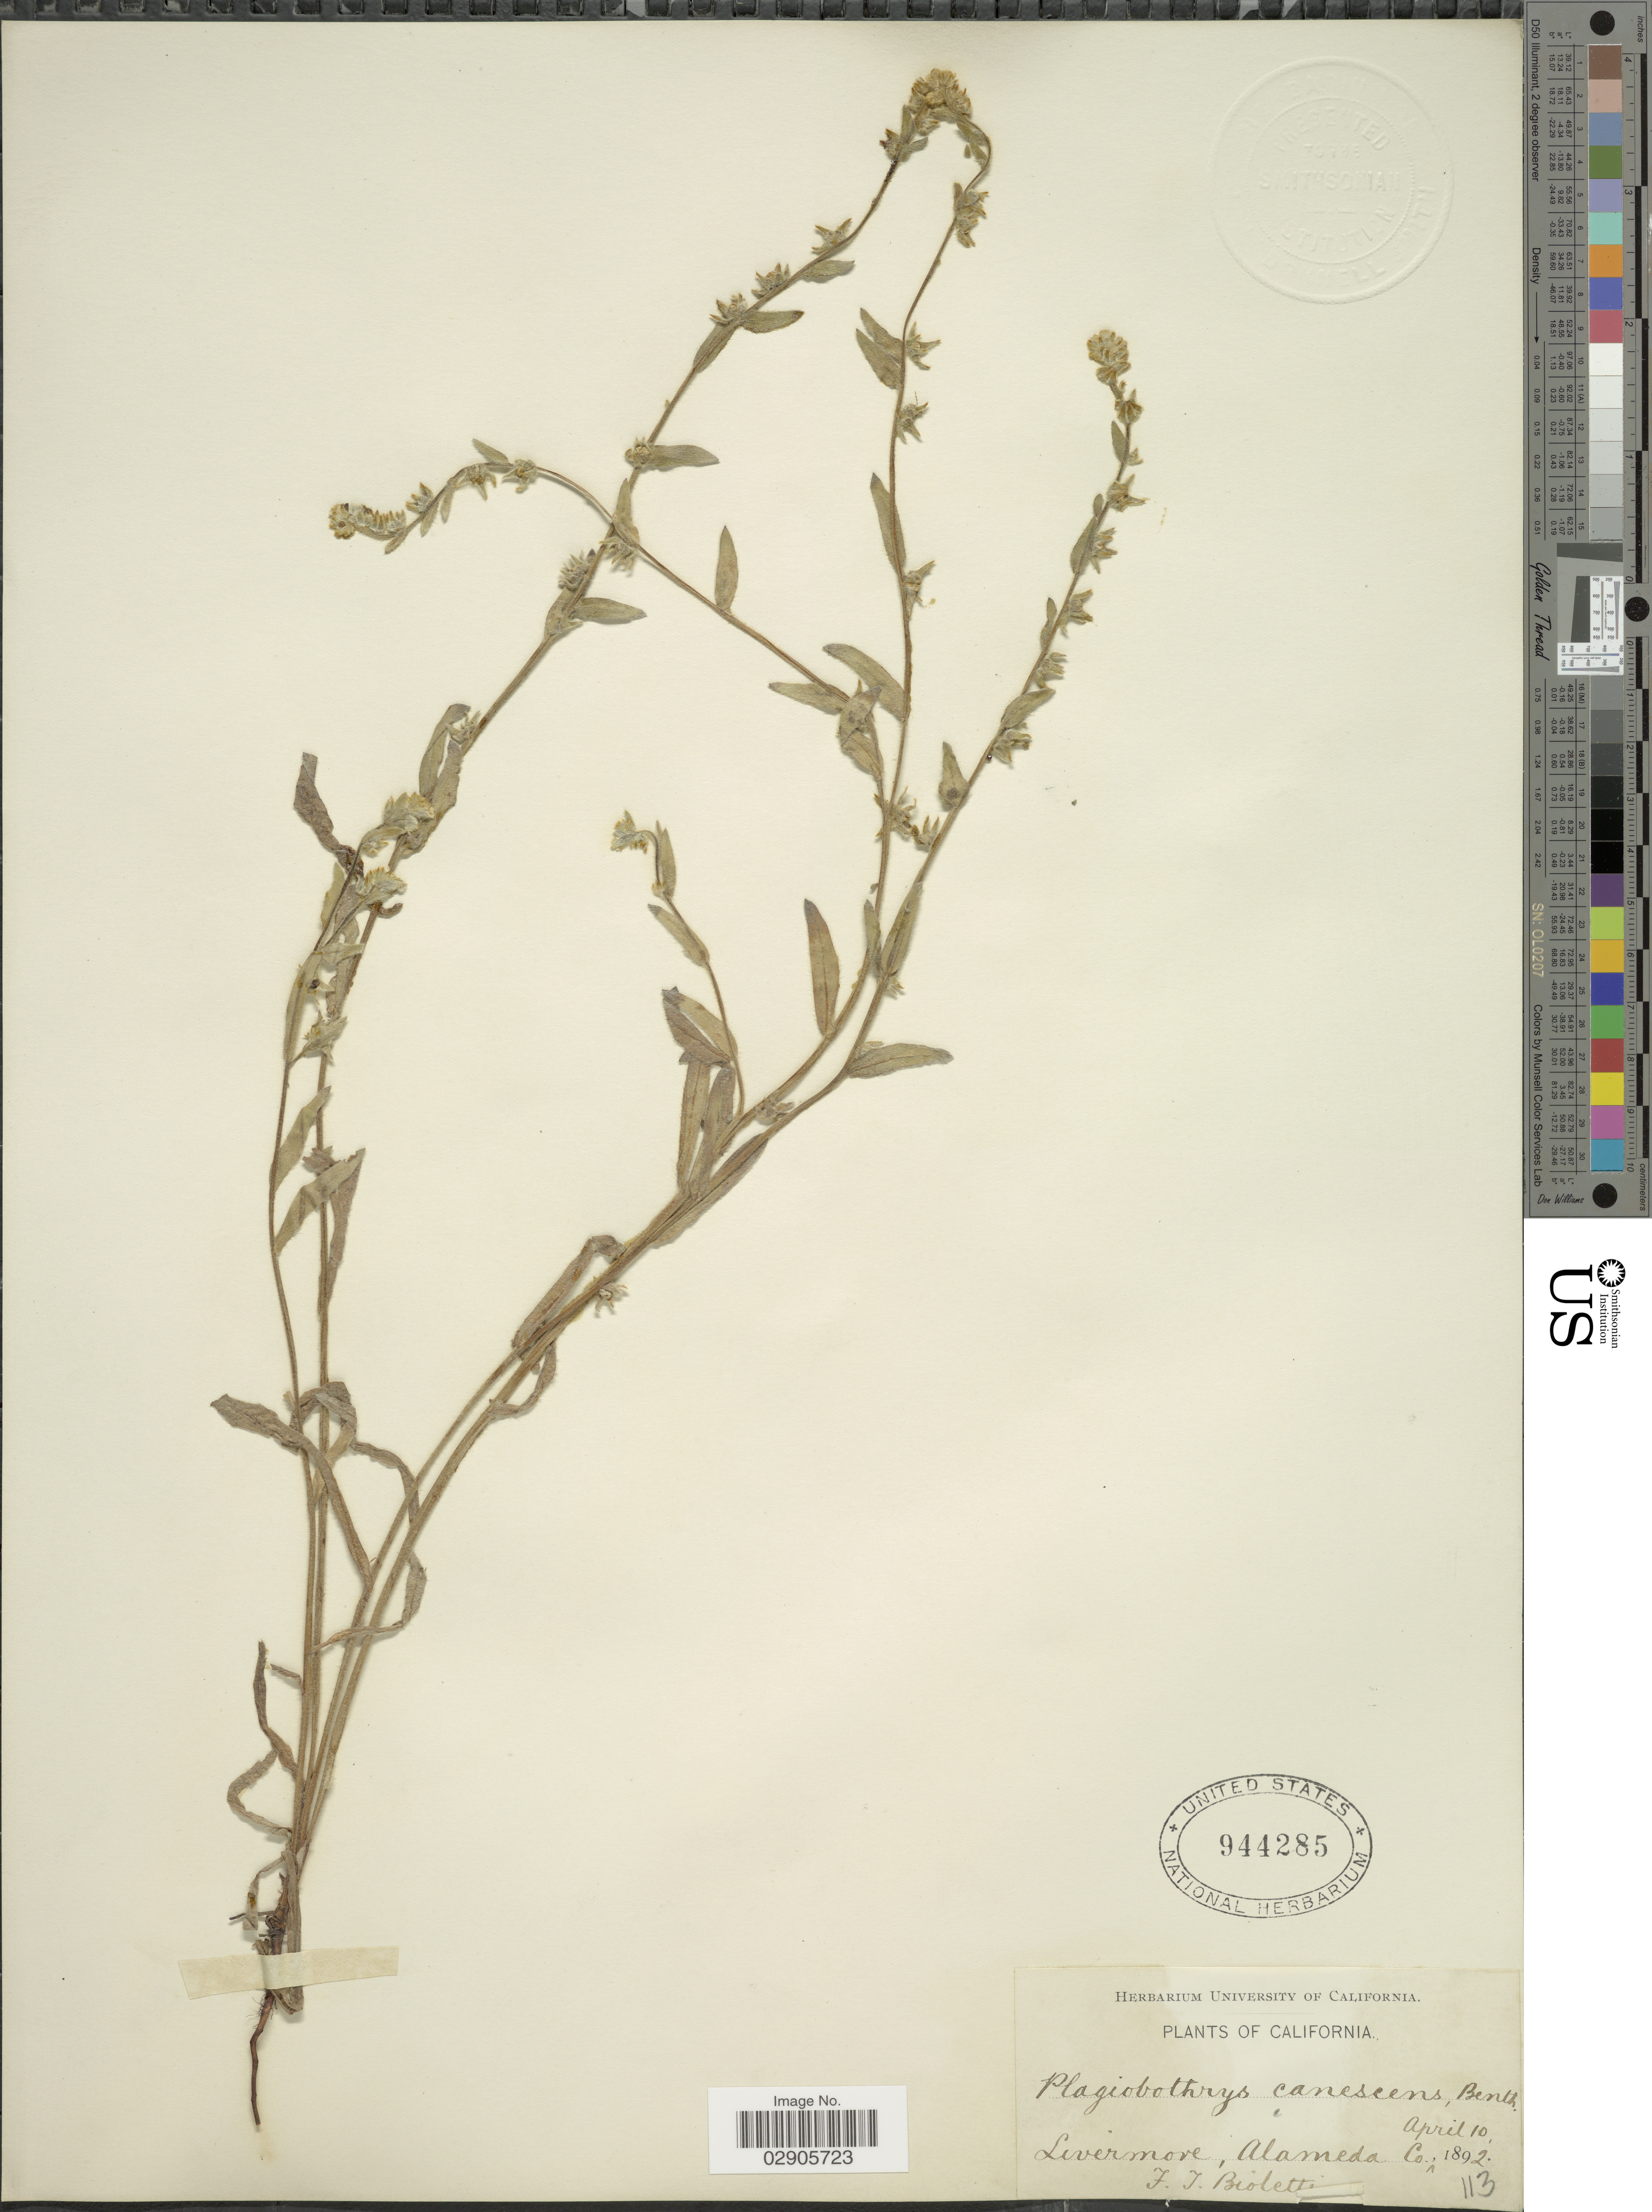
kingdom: Plantae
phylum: Tracheophyta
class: Magnoliopsida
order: Boraginales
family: Boraginaceae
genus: Plagiobothrys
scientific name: Plagiobothrys canescens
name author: Benth.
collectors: F. T. Bioletti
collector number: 113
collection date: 1892-04-10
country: United States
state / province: California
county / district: Alameda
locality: Livermore, Alameda Co.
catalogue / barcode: US 944285